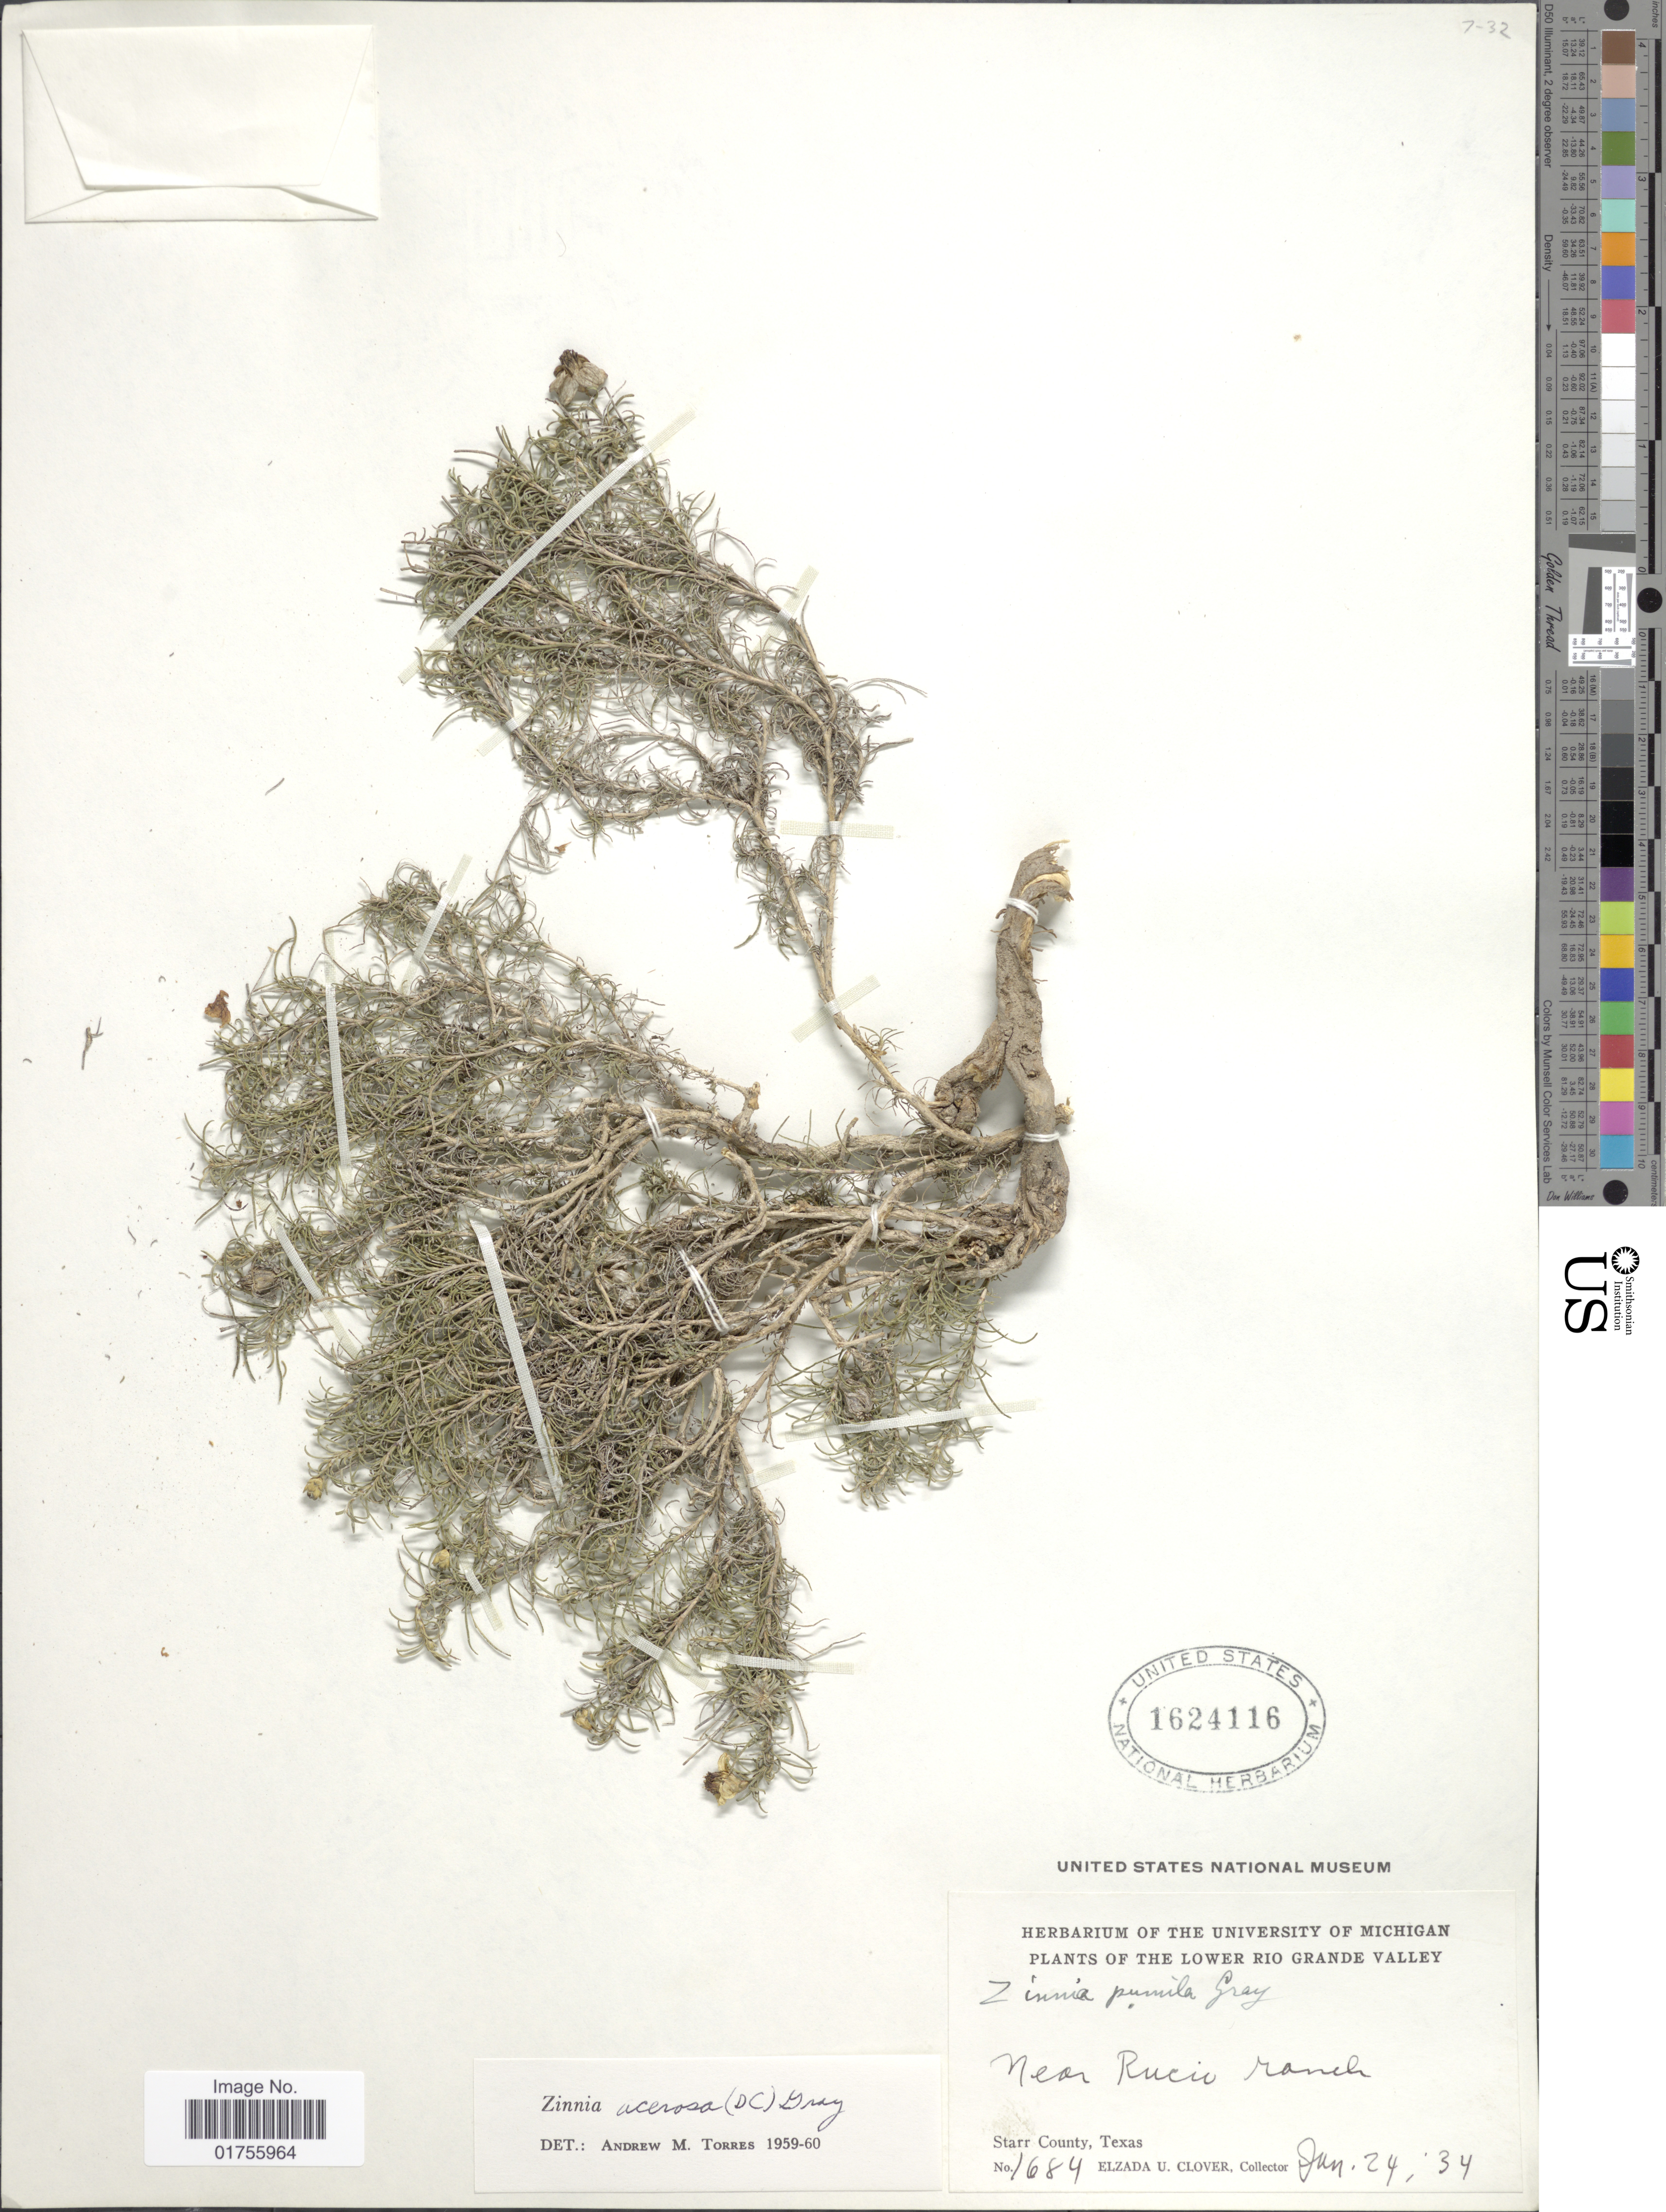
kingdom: Plantae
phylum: Tracheophyta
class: Magnoliopsida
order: Asterales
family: Asteraceae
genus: Zinnia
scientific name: Zinnia acerosa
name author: (DC.) A. Gray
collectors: E. U. Clover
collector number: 1684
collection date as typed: Transcribed d/m/y: 24/6/34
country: United States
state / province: Texas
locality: Near Rucu Ranch, Starr County, Texas, The Lower Rio Grande Valley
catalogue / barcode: US 1624116